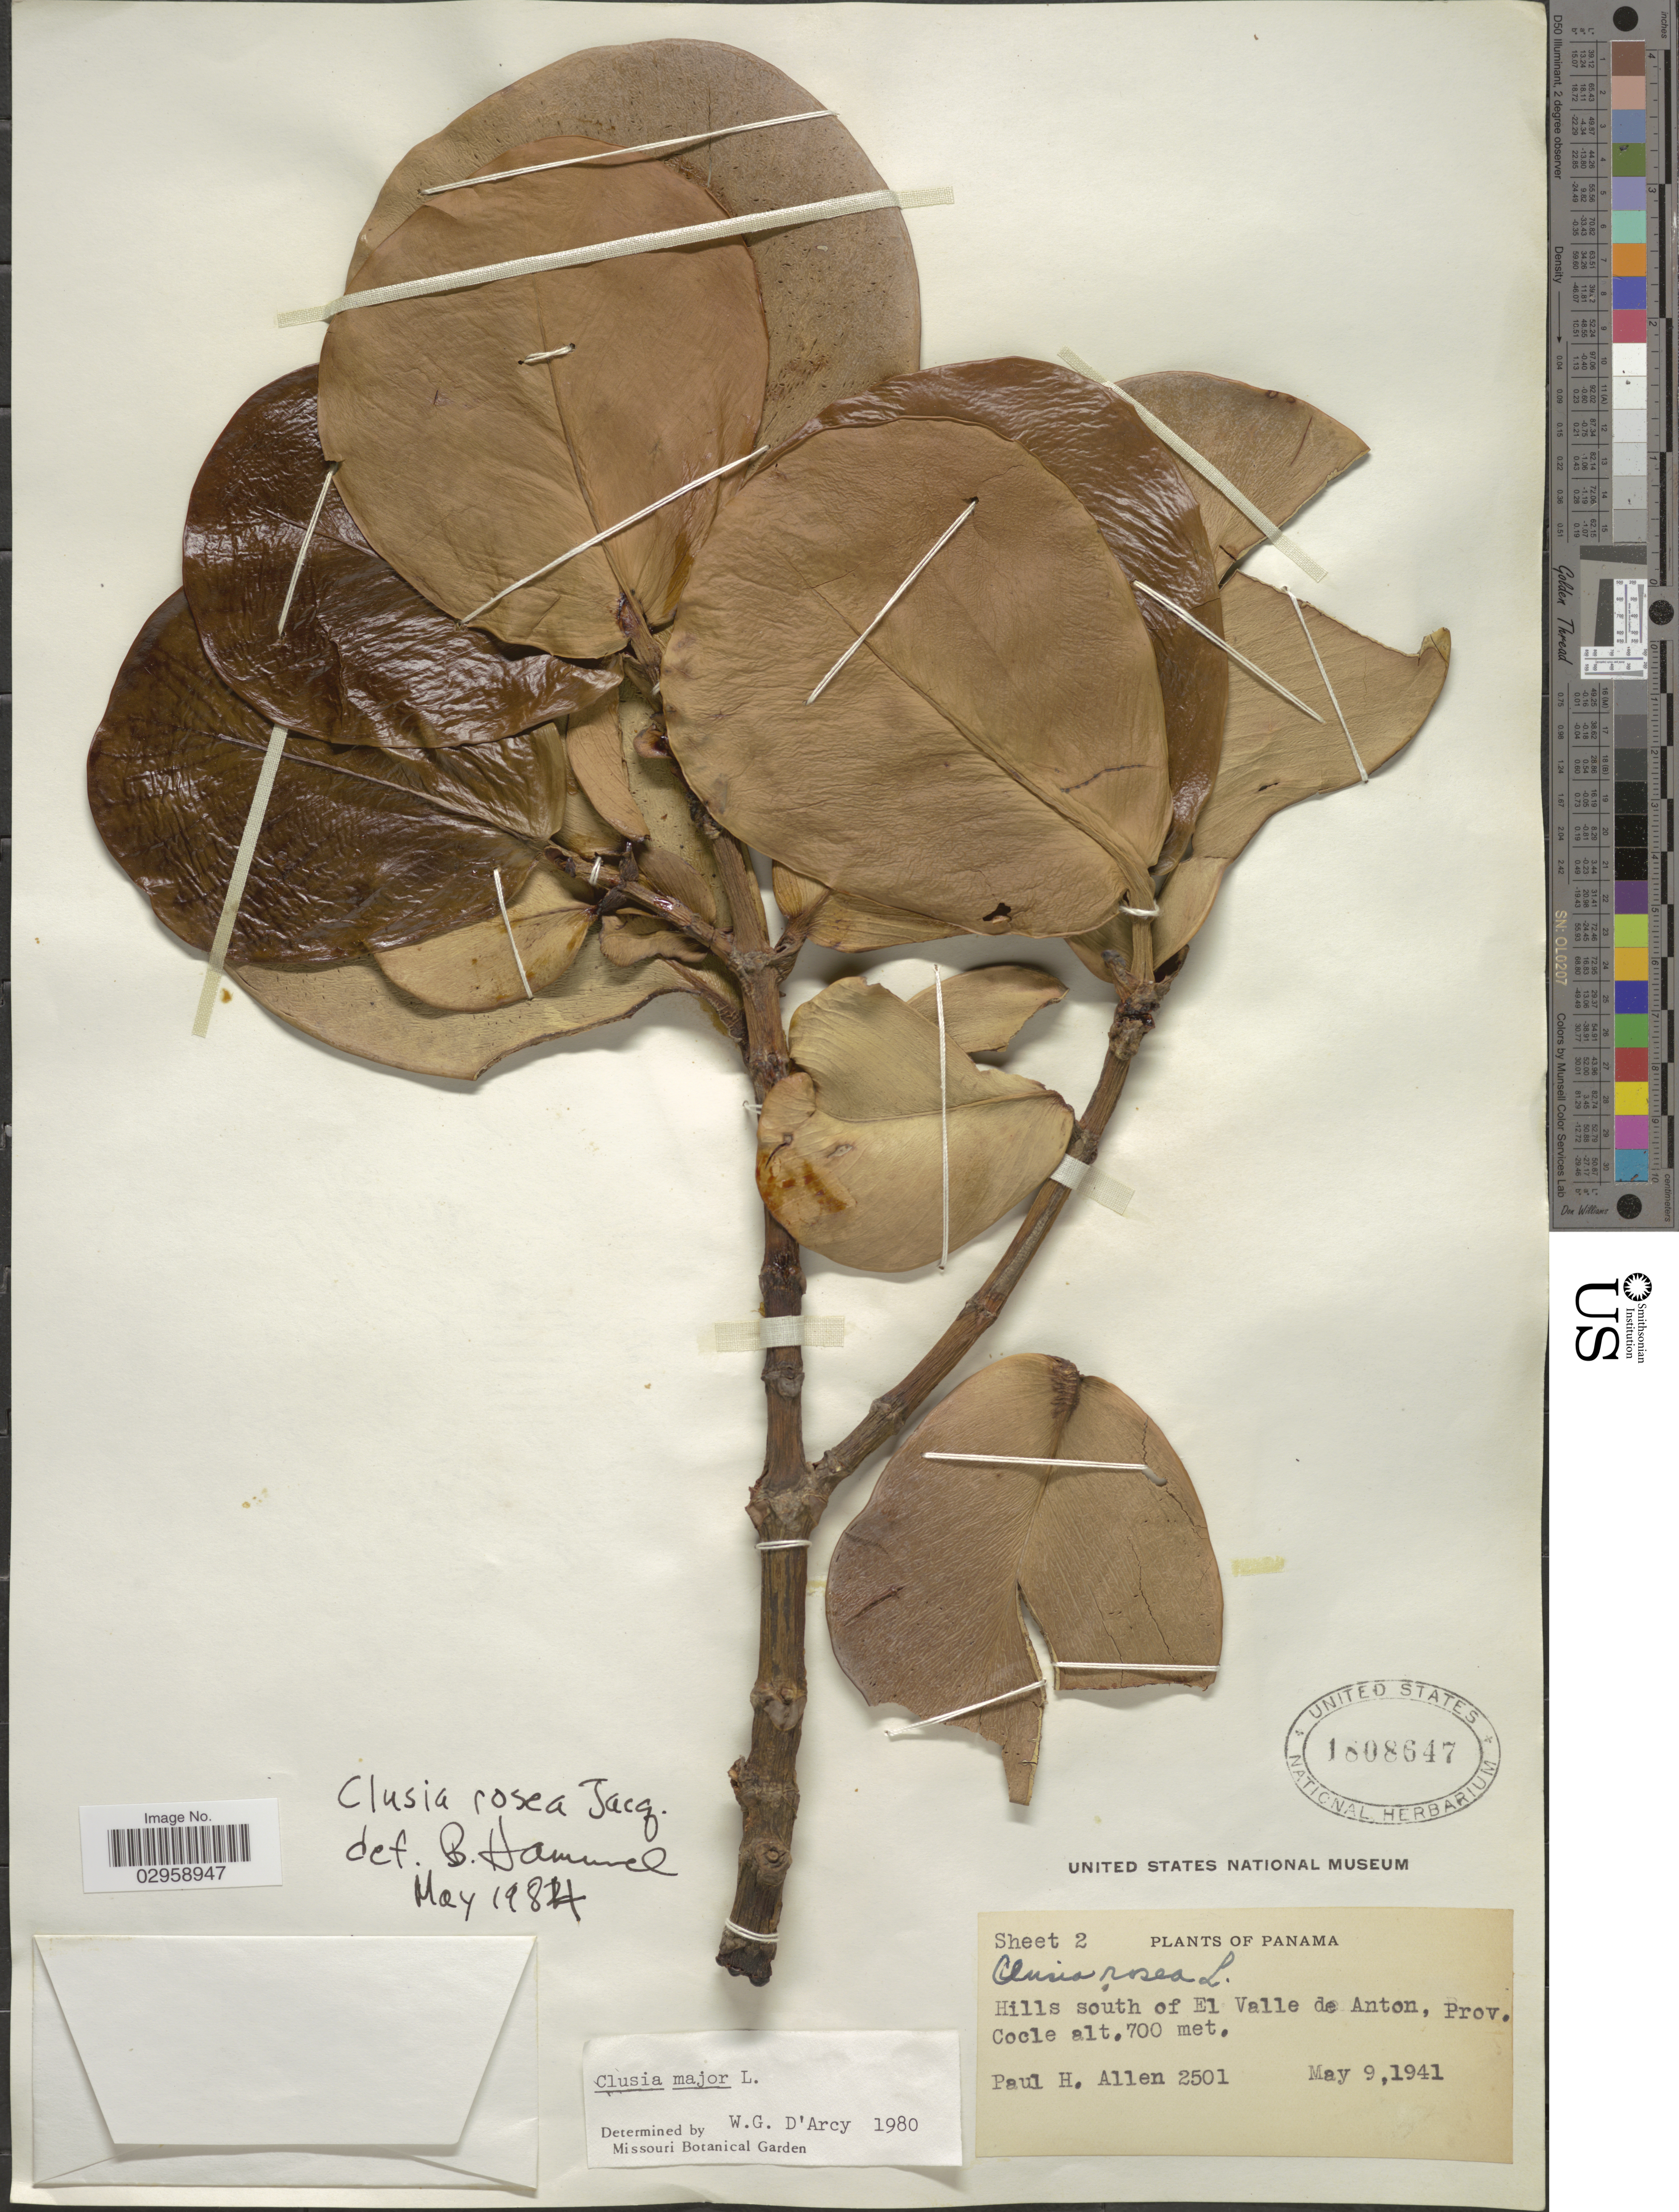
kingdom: Plantae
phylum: Tracheophyta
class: Magnoliopsida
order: Malpighiales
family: Clusiaceae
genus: Clusia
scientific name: Clusia rosea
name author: Jacq.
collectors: P. H. Allen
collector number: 2501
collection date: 1941-05-09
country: Panama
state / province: Coclé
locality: Hills south of El Valle de Anton.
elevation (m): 700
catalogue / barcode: US 1808647